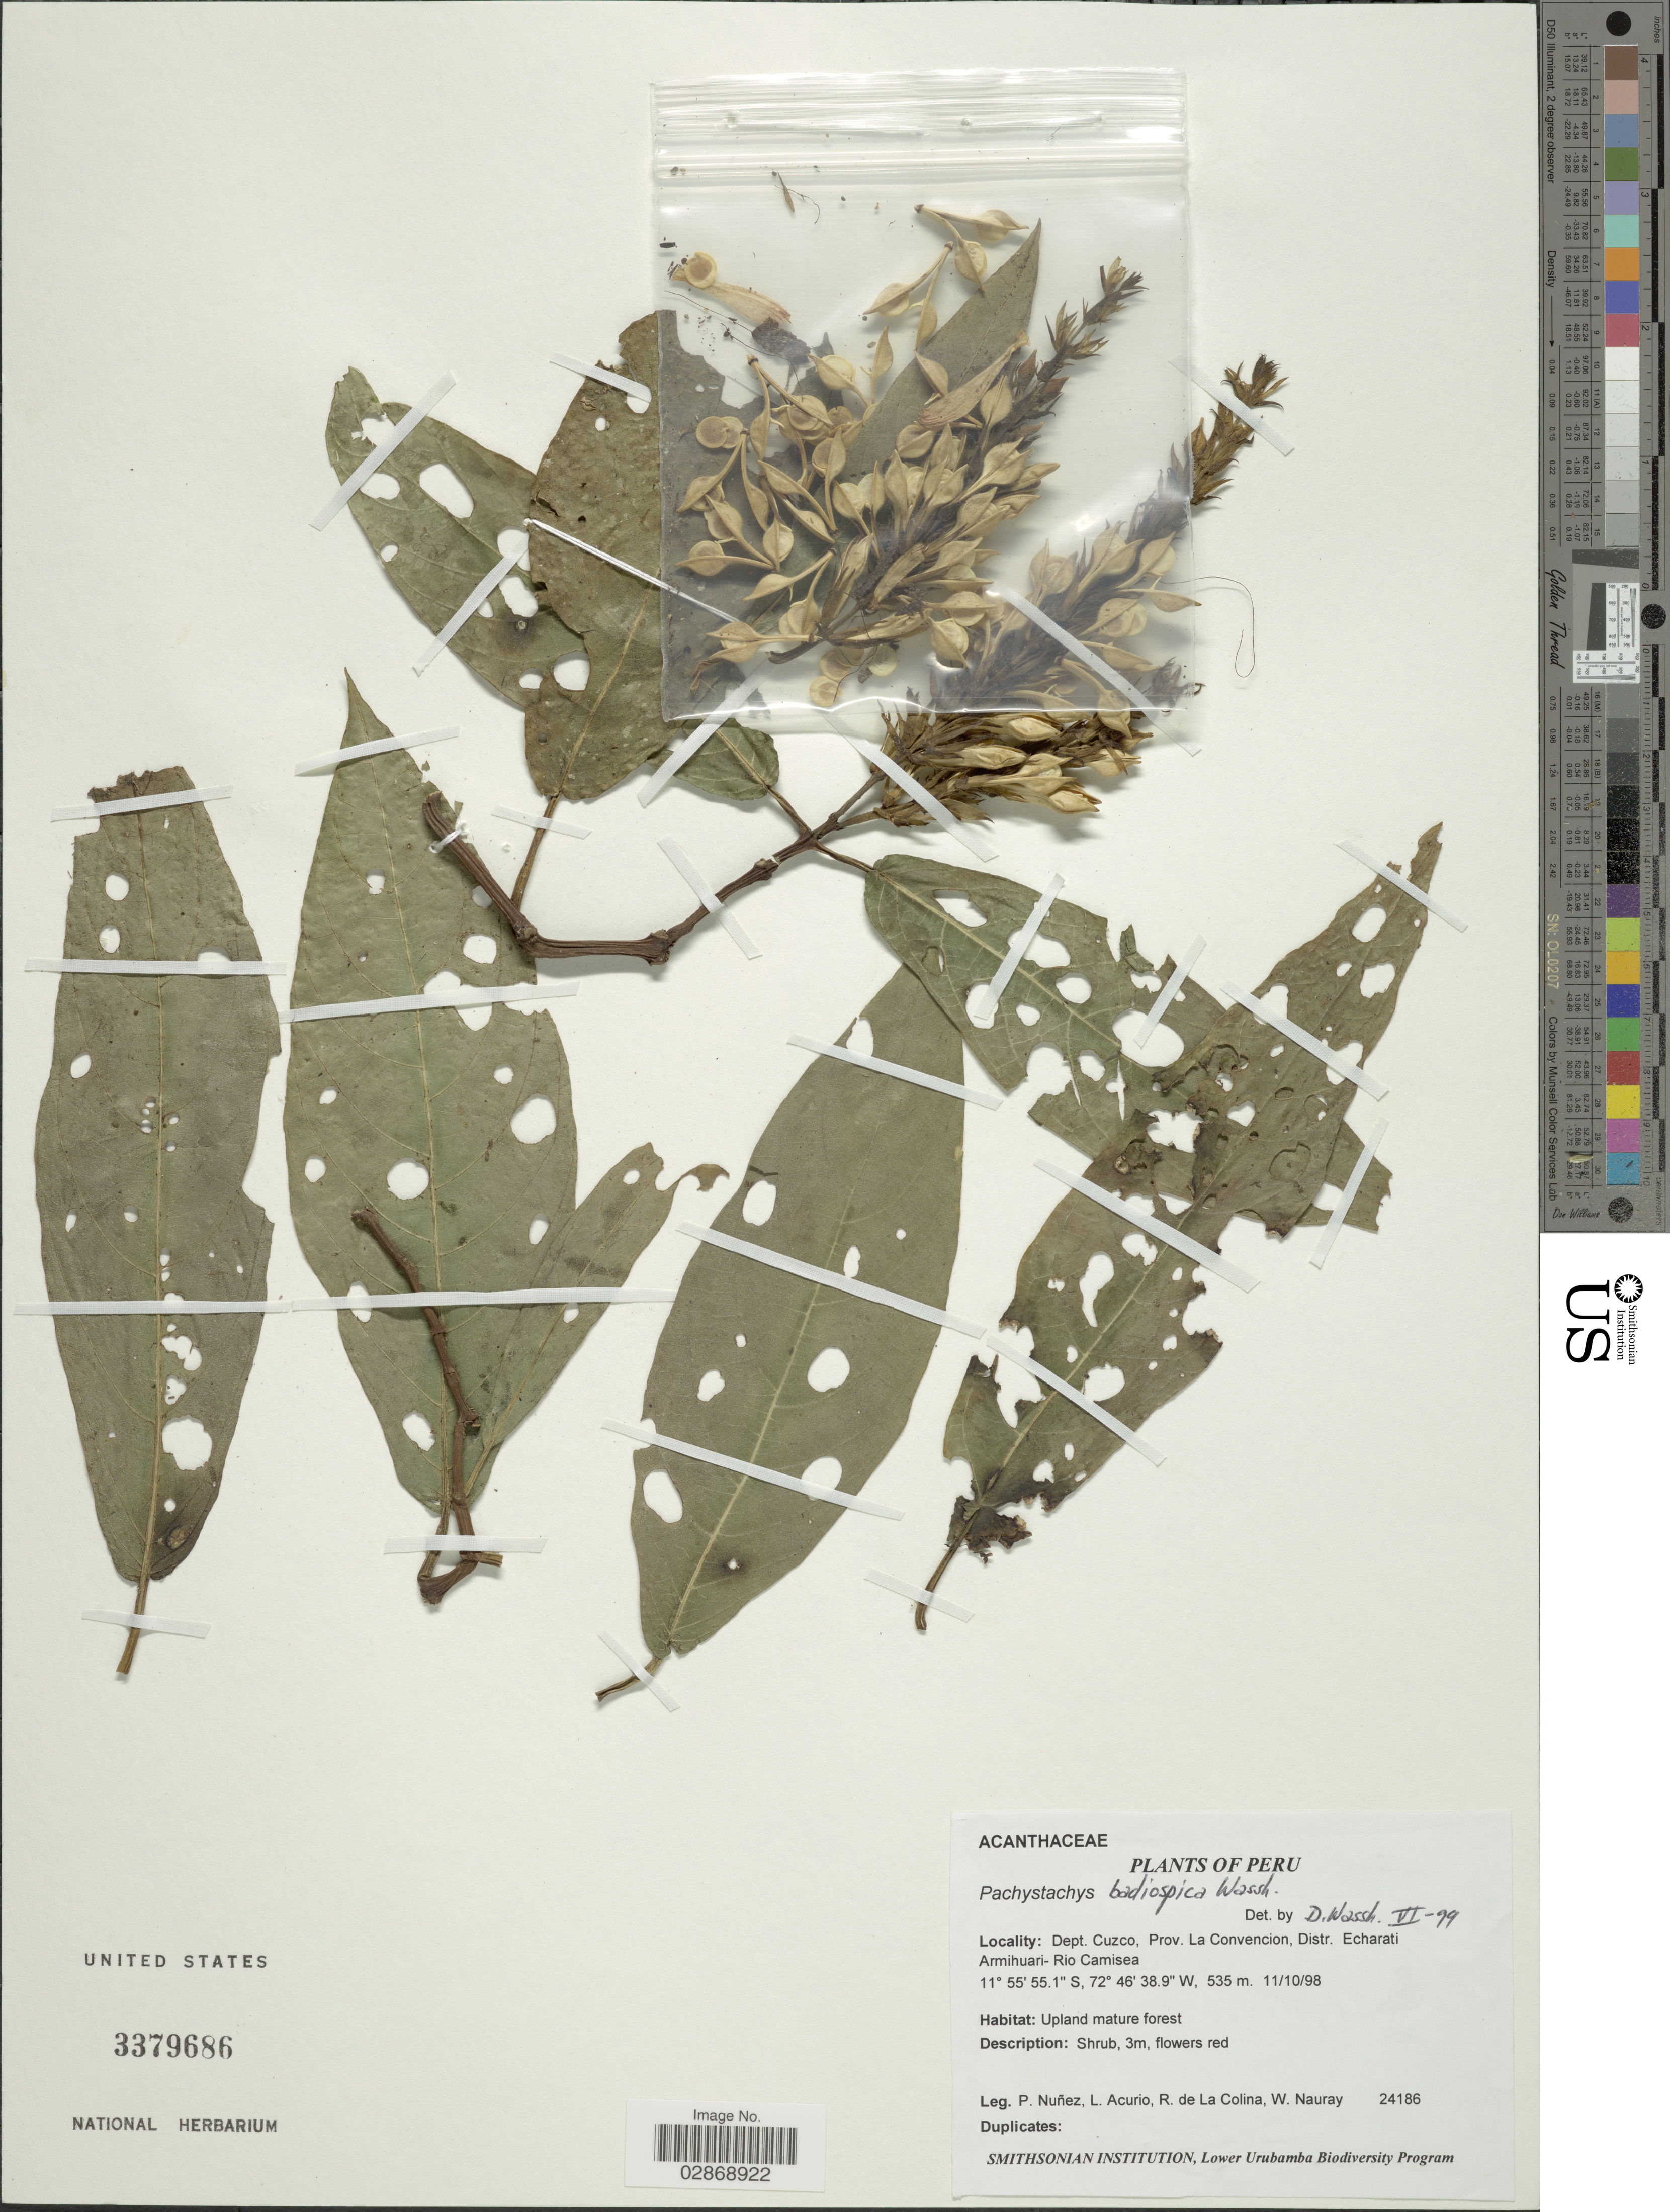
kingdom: Plantae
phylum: Tracheophyta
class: Magnoliopsida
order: Lamiales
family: Acanthaceae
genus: Pachystachys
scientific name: Pachystachys badiospica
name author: Wassh.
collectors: P. Nuñez V., L. Acurio, R. de La Colina & W. Nauray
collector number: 24186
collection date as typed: Transcribed d/m/y: 11/10/98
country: Peru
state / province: Cusco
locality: Dept. Cuzco, Prov. La Convencion, Distr. Echarati Armihuari- Rio Camisea.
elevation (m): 535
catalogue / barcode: US 3379686